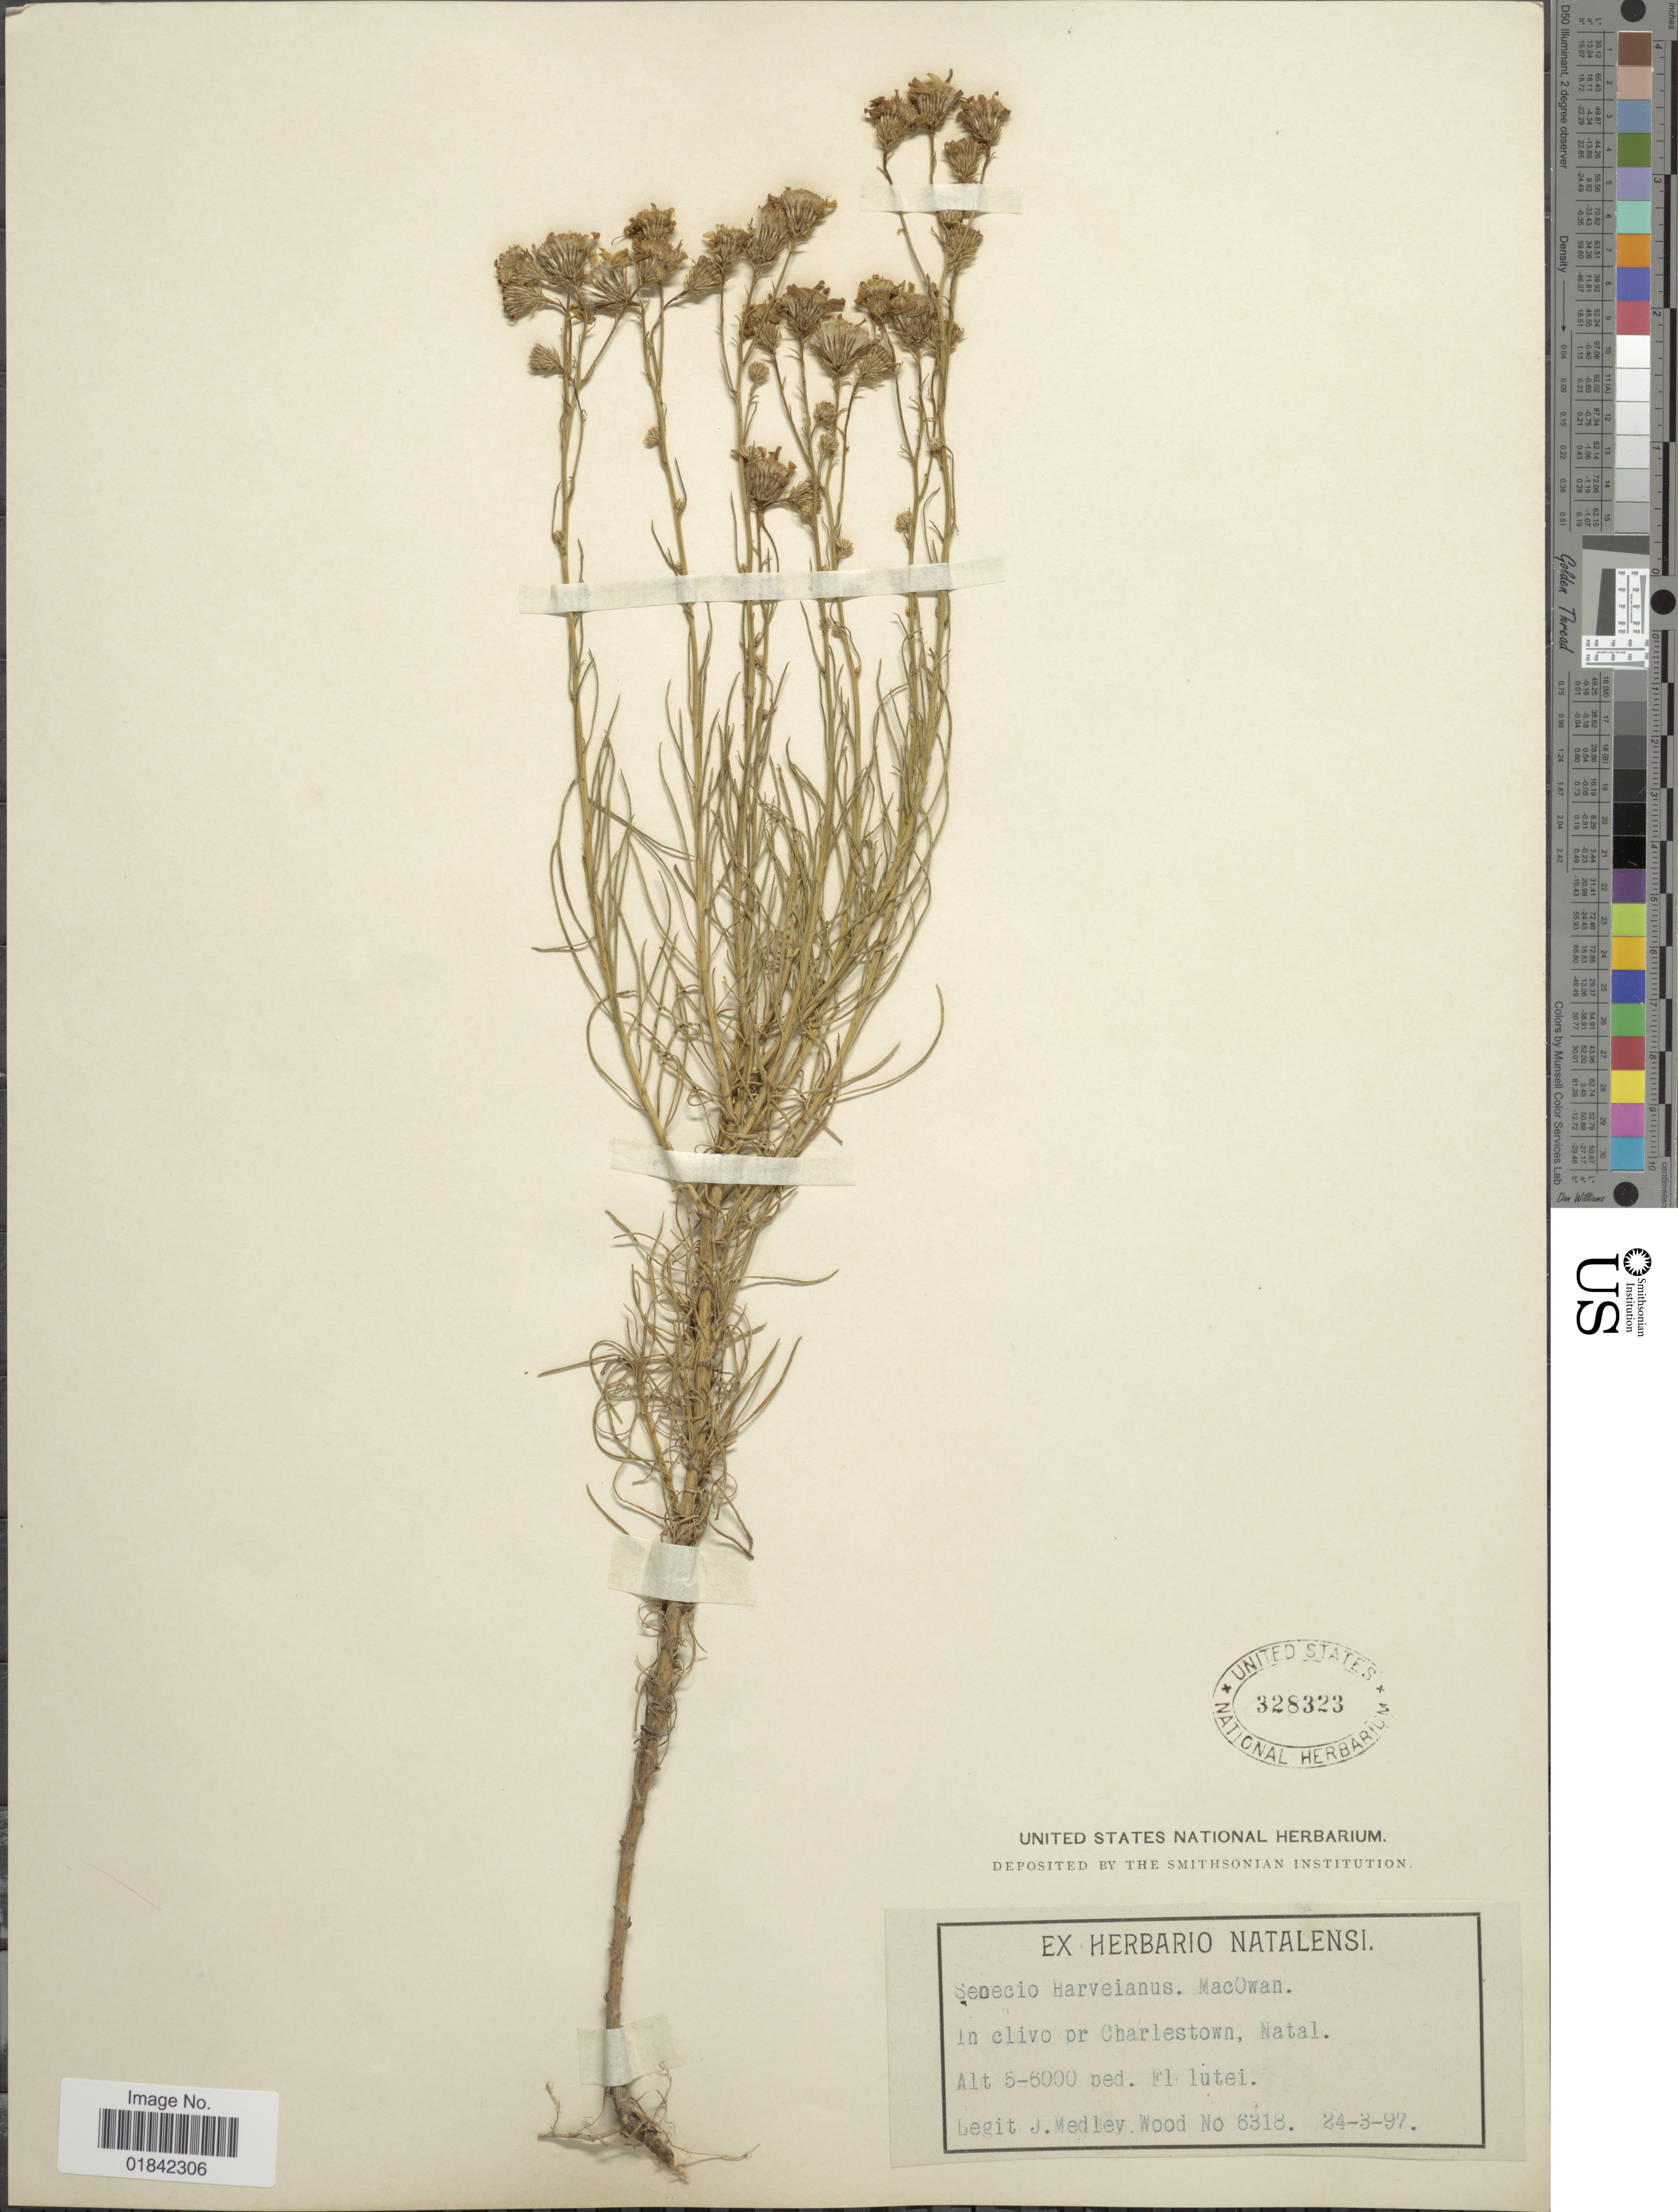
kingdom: Plantae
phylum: Tracheophyta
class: Magnoliopsida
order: Asterales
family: Asteraceae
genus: Senecio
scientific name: Senecio harveianus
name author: MacOwan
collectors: J. Medley Wood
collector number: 6318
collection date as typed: Transcribed d/m/y: 24/3/97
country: South Africa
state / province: KwaZulu-Natal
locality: Natalensi, in clivo pr Charlestown, Natal, Fl lutei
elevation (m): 1524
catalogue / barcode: US 328323